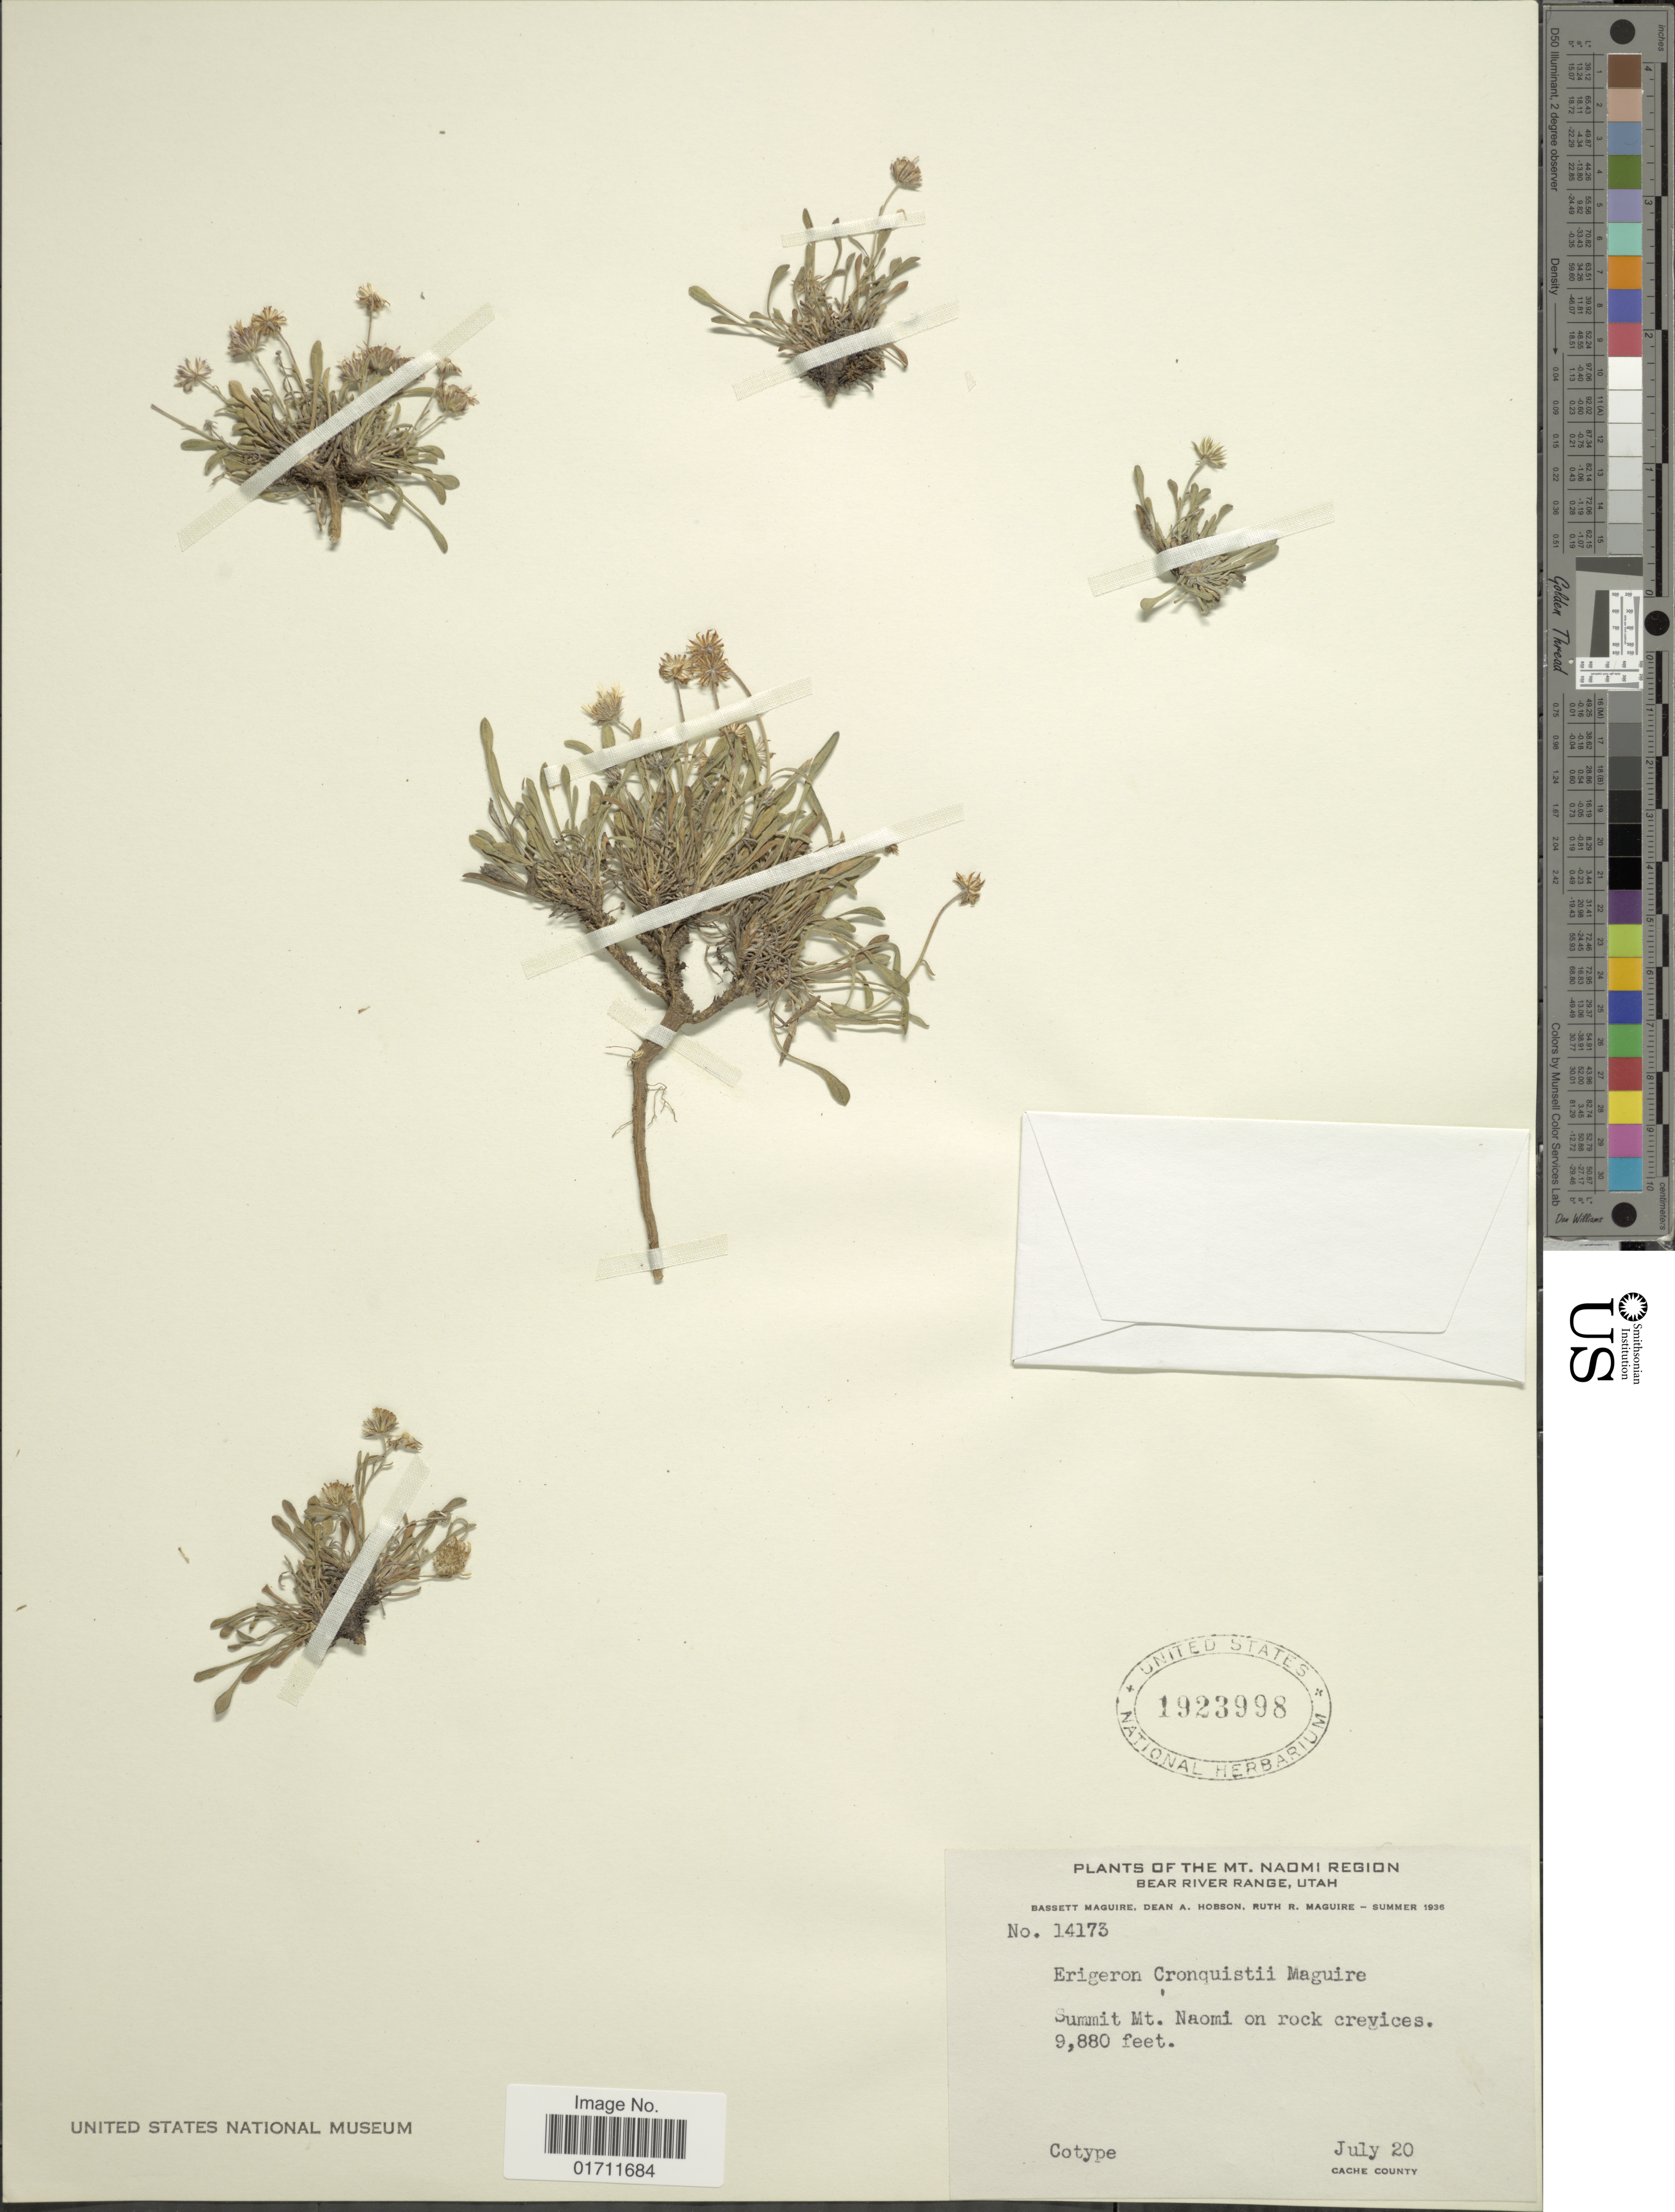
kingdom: Plantae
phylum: Tracheophyta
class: Magnoliopsida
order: Asterales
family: Asteraceae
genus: Erigeron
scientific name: Erigeron cronquistii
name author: Maguire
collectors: B. Maguire, D. Hobson & R. R. Maguire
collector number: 14173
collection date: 1936-07-20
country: United States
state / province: Utah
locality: The Mt Naomi Region Bear River Range, Summit Mt Naomi on rock crevices, Cache County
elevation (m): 3011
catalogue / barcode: US 1923998